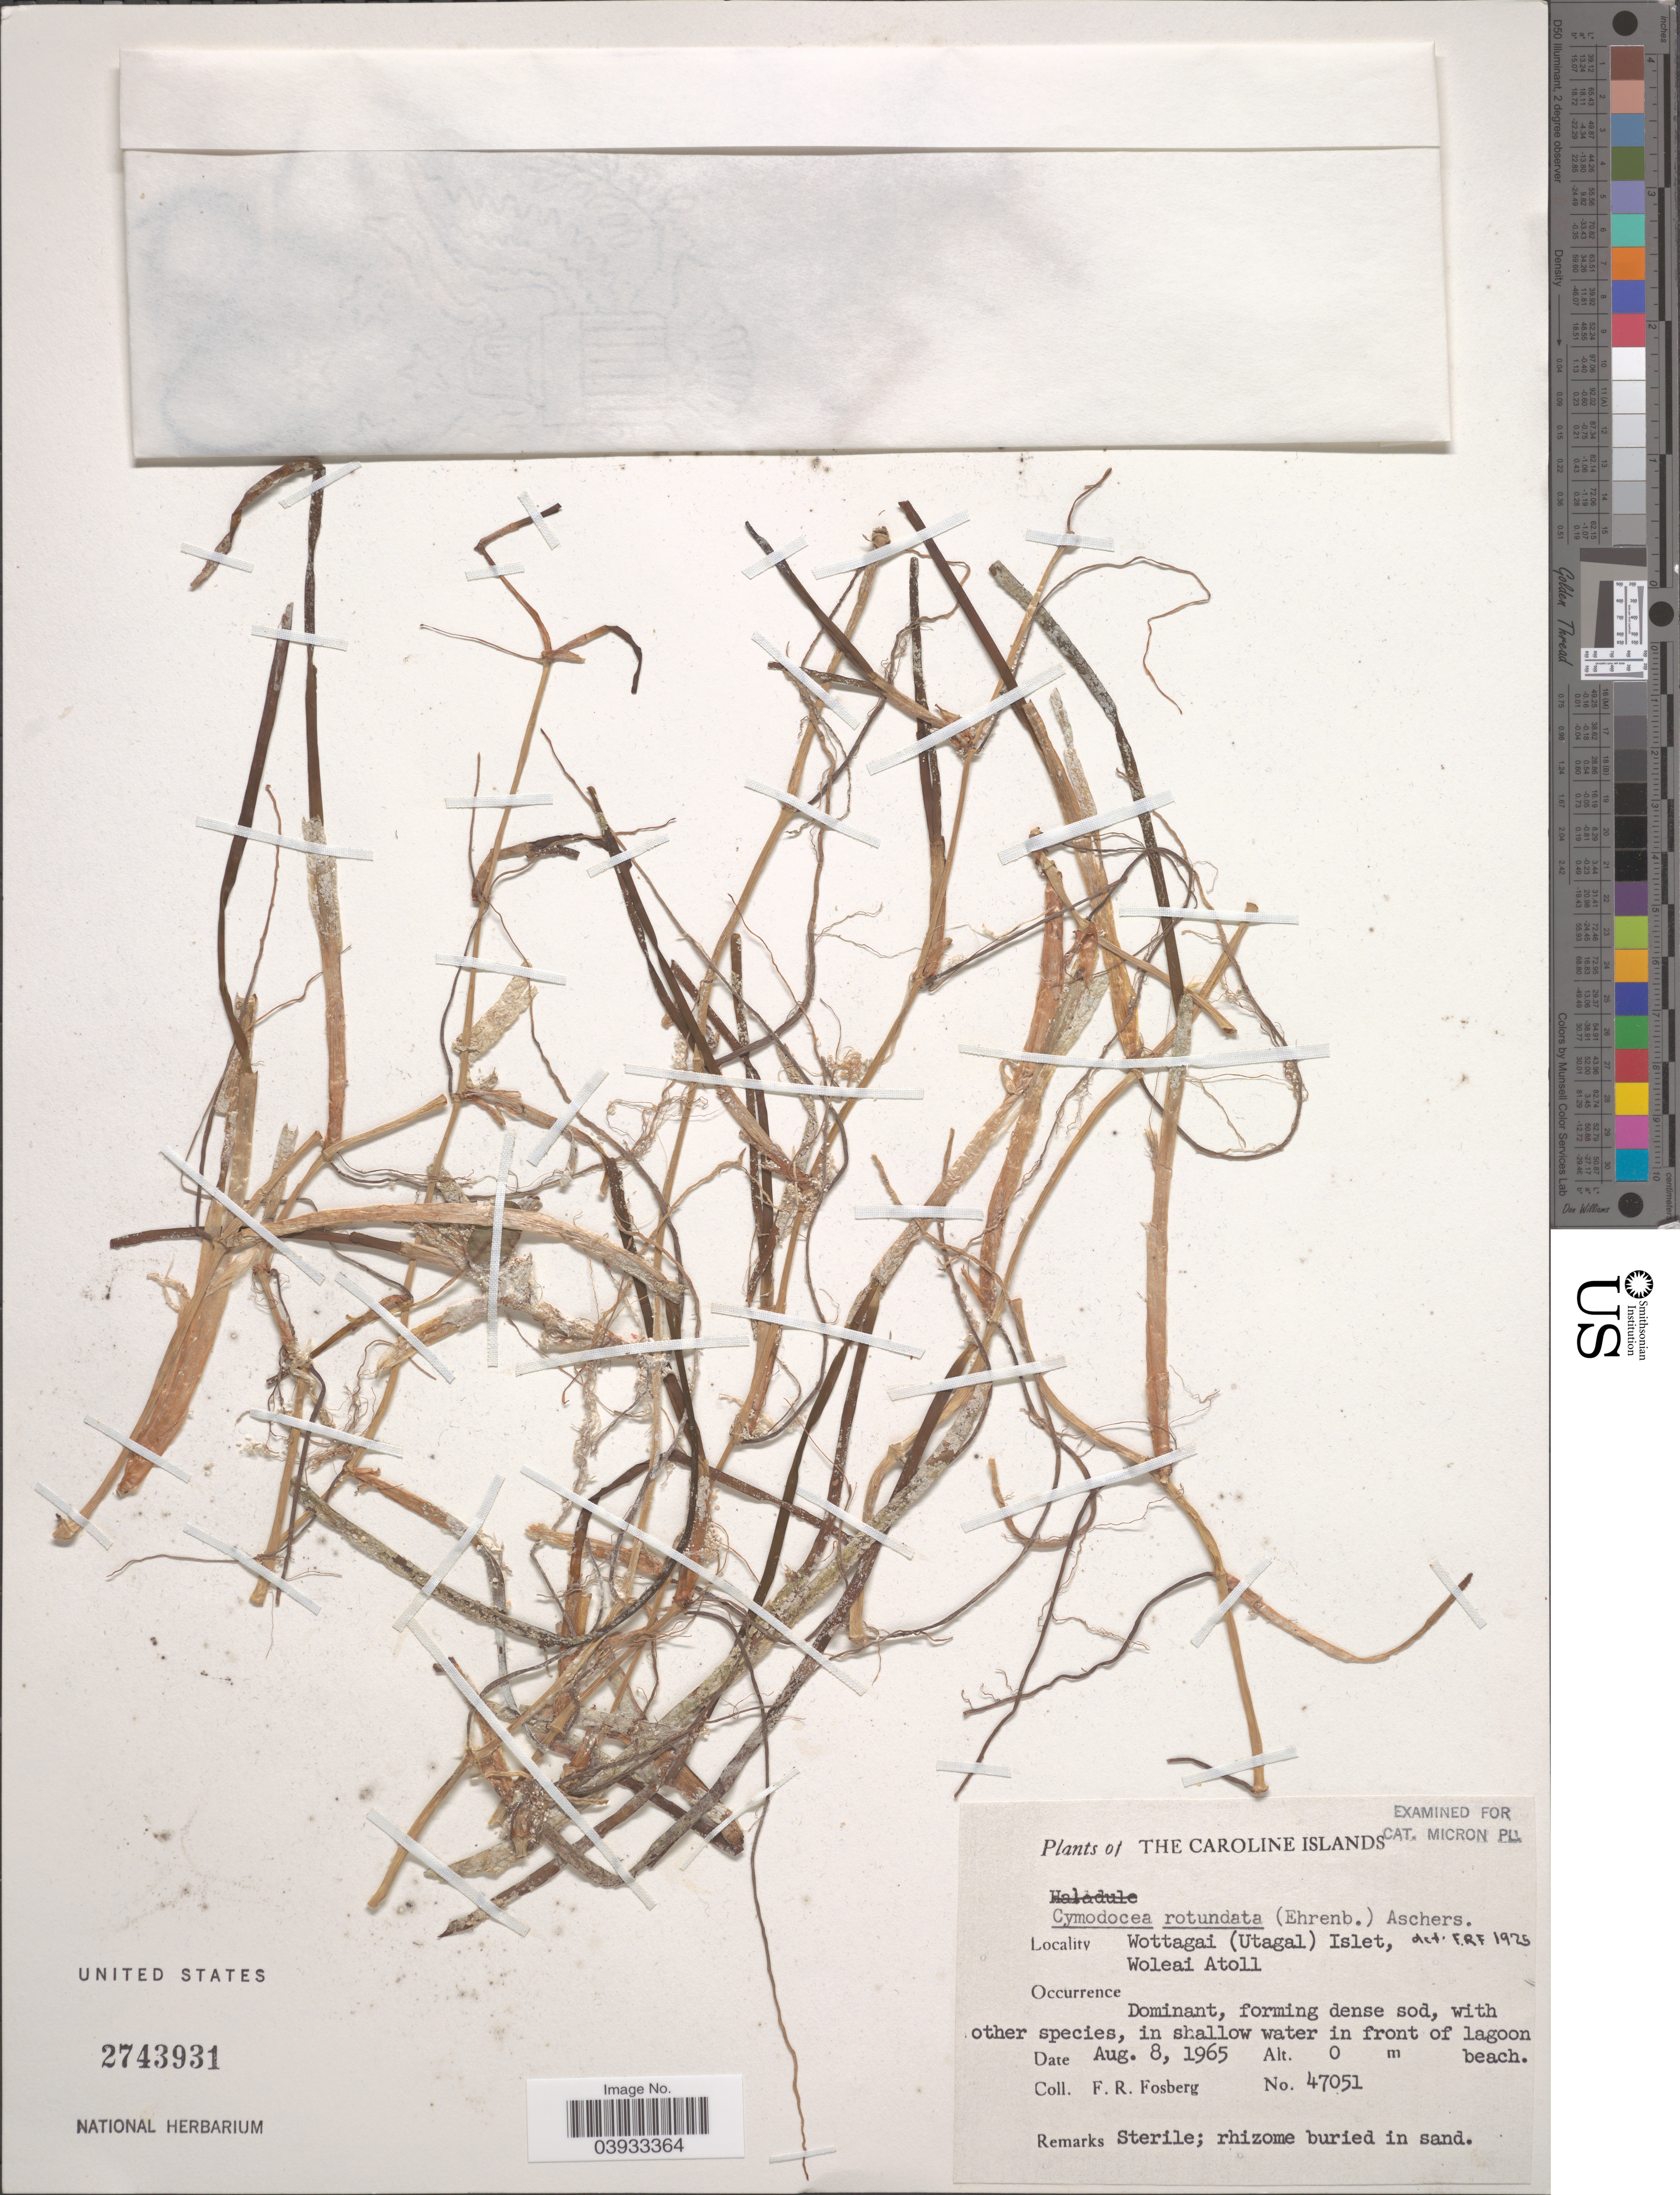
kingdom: Plantae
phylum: Tracheophyta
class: Liliopsida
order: Alismatales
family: Cymodoceaceae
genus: Cymodocea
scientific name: Cymodocea rotundata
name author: Asch. & Schweinf.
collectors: F. R. Fosberg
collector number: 47051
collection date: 1965-08-08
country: Micronesia, Federated States of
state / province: Yap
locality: The Caroline Islands. Wottagai (Utagal) Islet, Woleai Atoll.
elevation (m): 0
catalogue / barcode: US 2743931